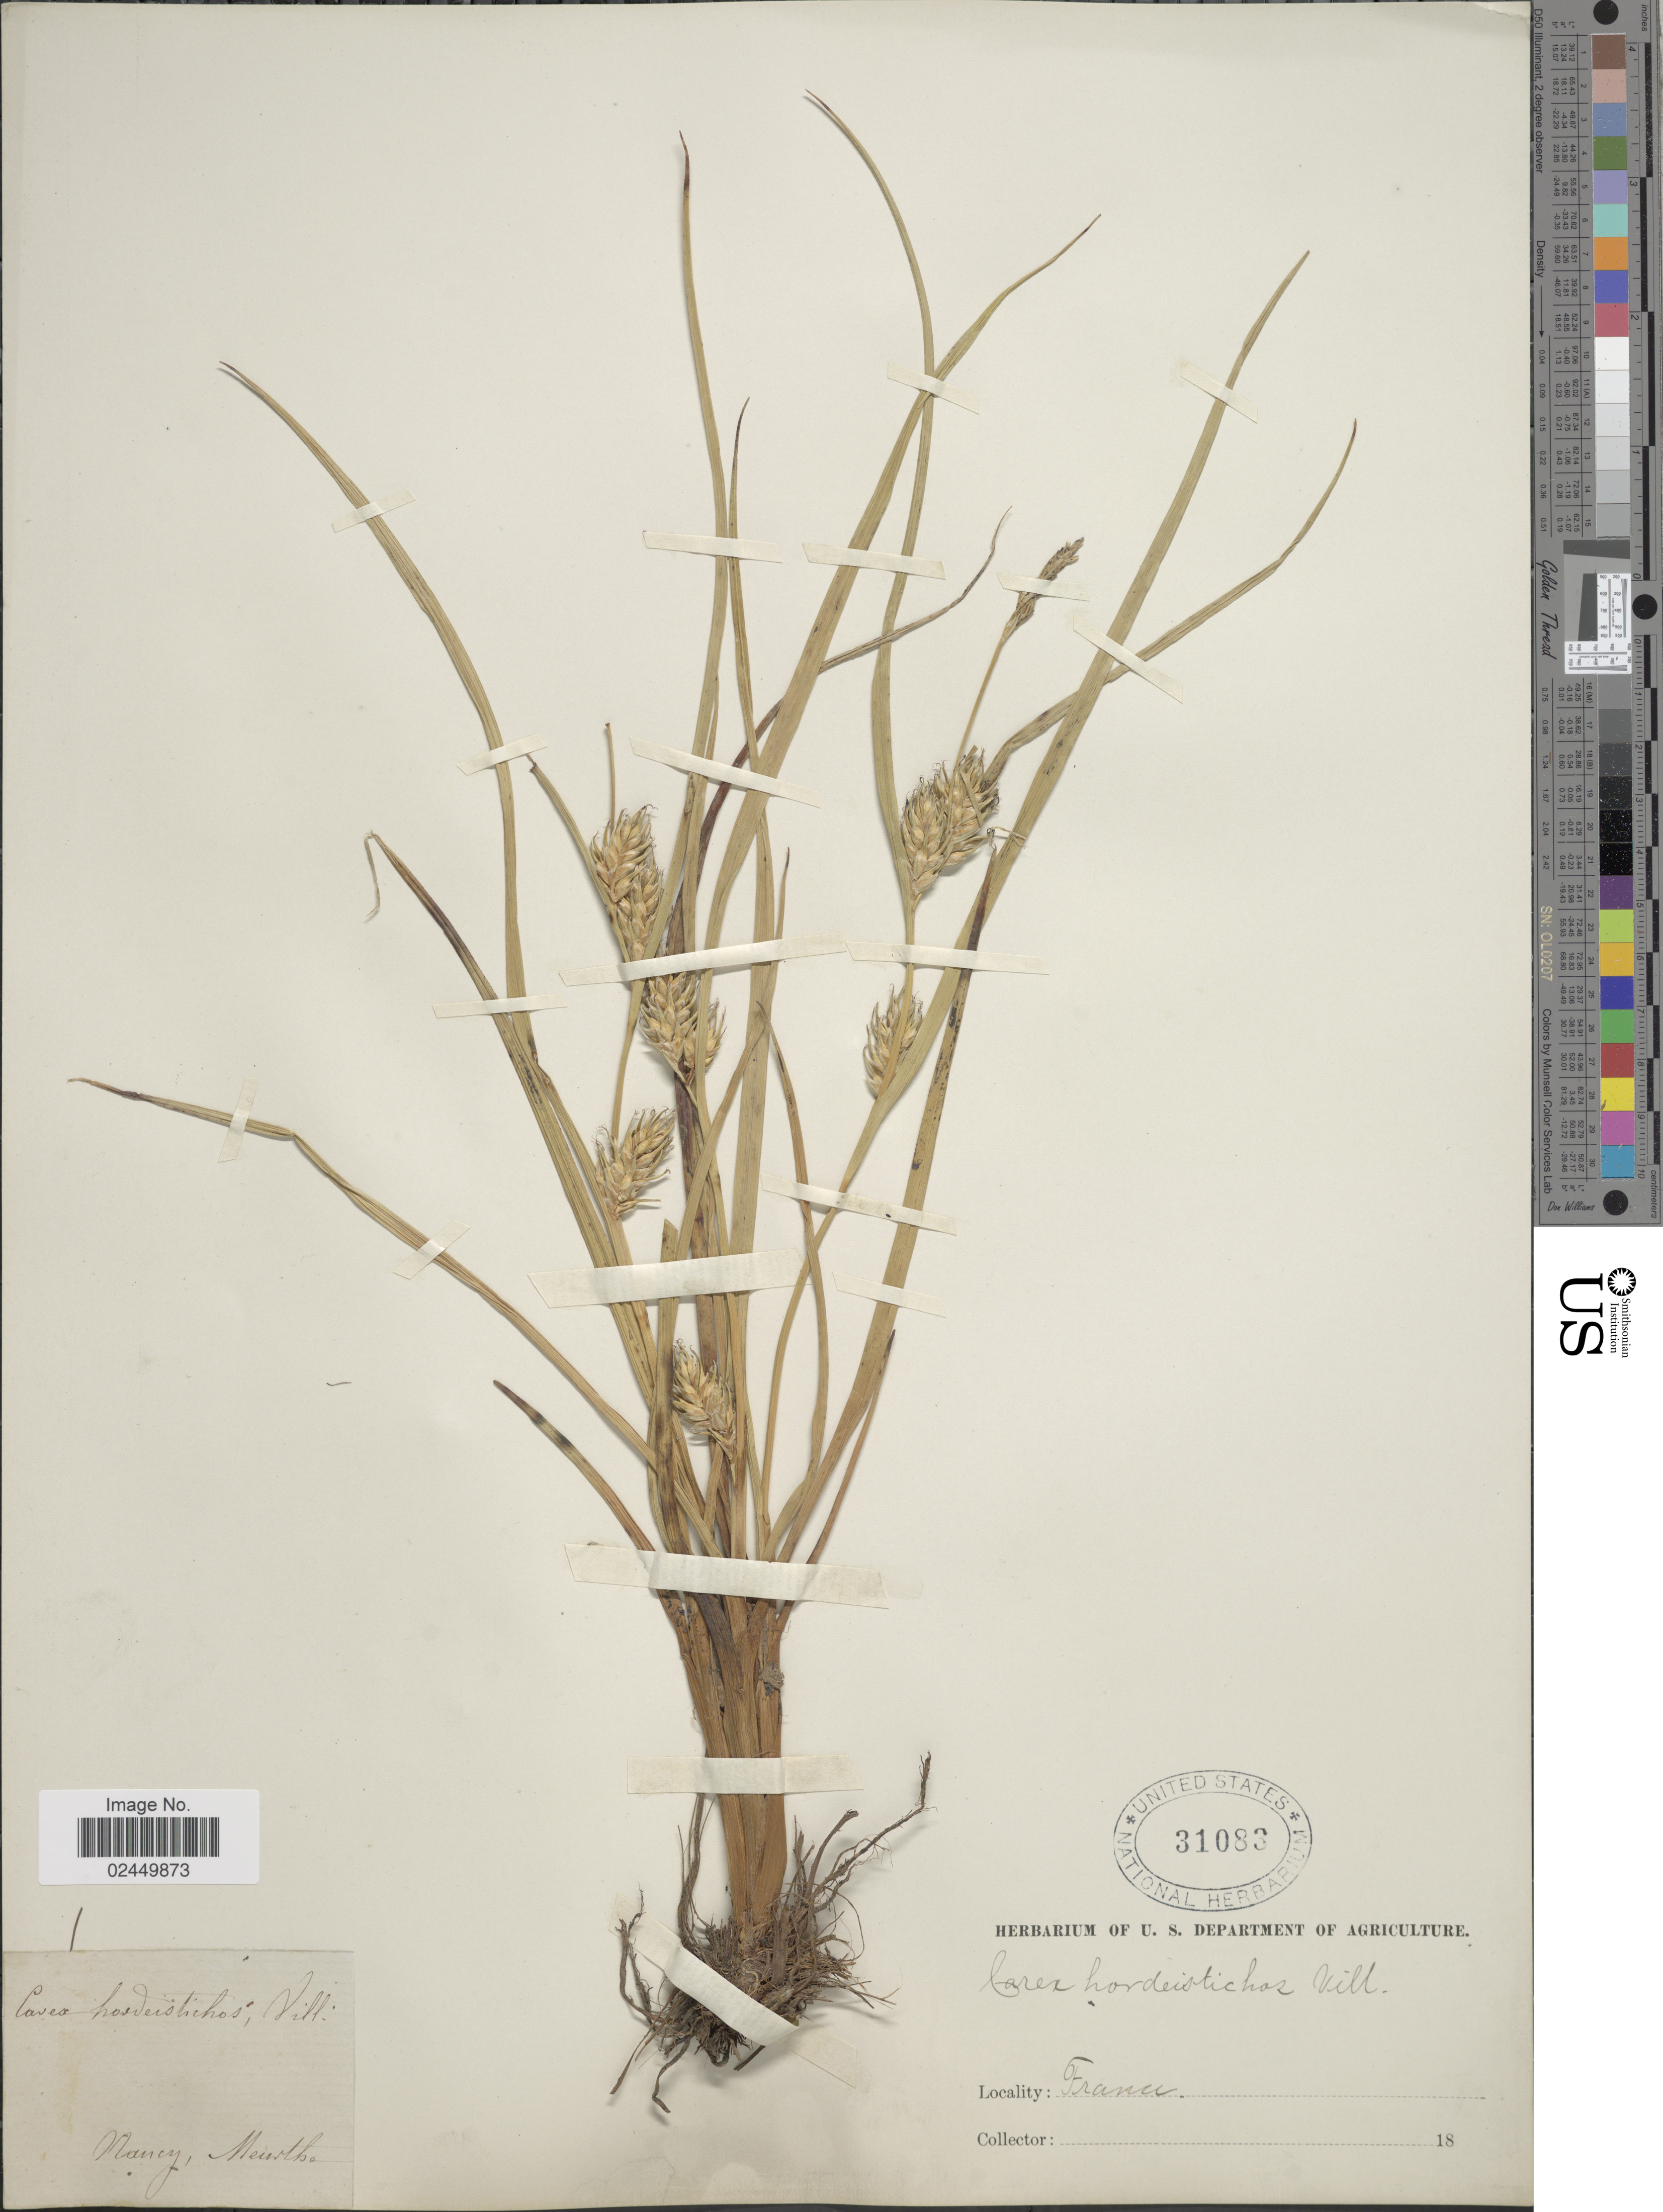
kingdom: Plantae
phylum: Tracheophyta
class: Liliopsida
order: Poales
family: Cyperaceae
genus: Carex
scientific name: Carex hordeistichos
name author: Vill.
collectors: ex herb. U. S. Department of Agriculture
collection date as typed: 18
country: France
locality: Nancy, Meustho [interpreted]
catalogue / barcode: US 31083